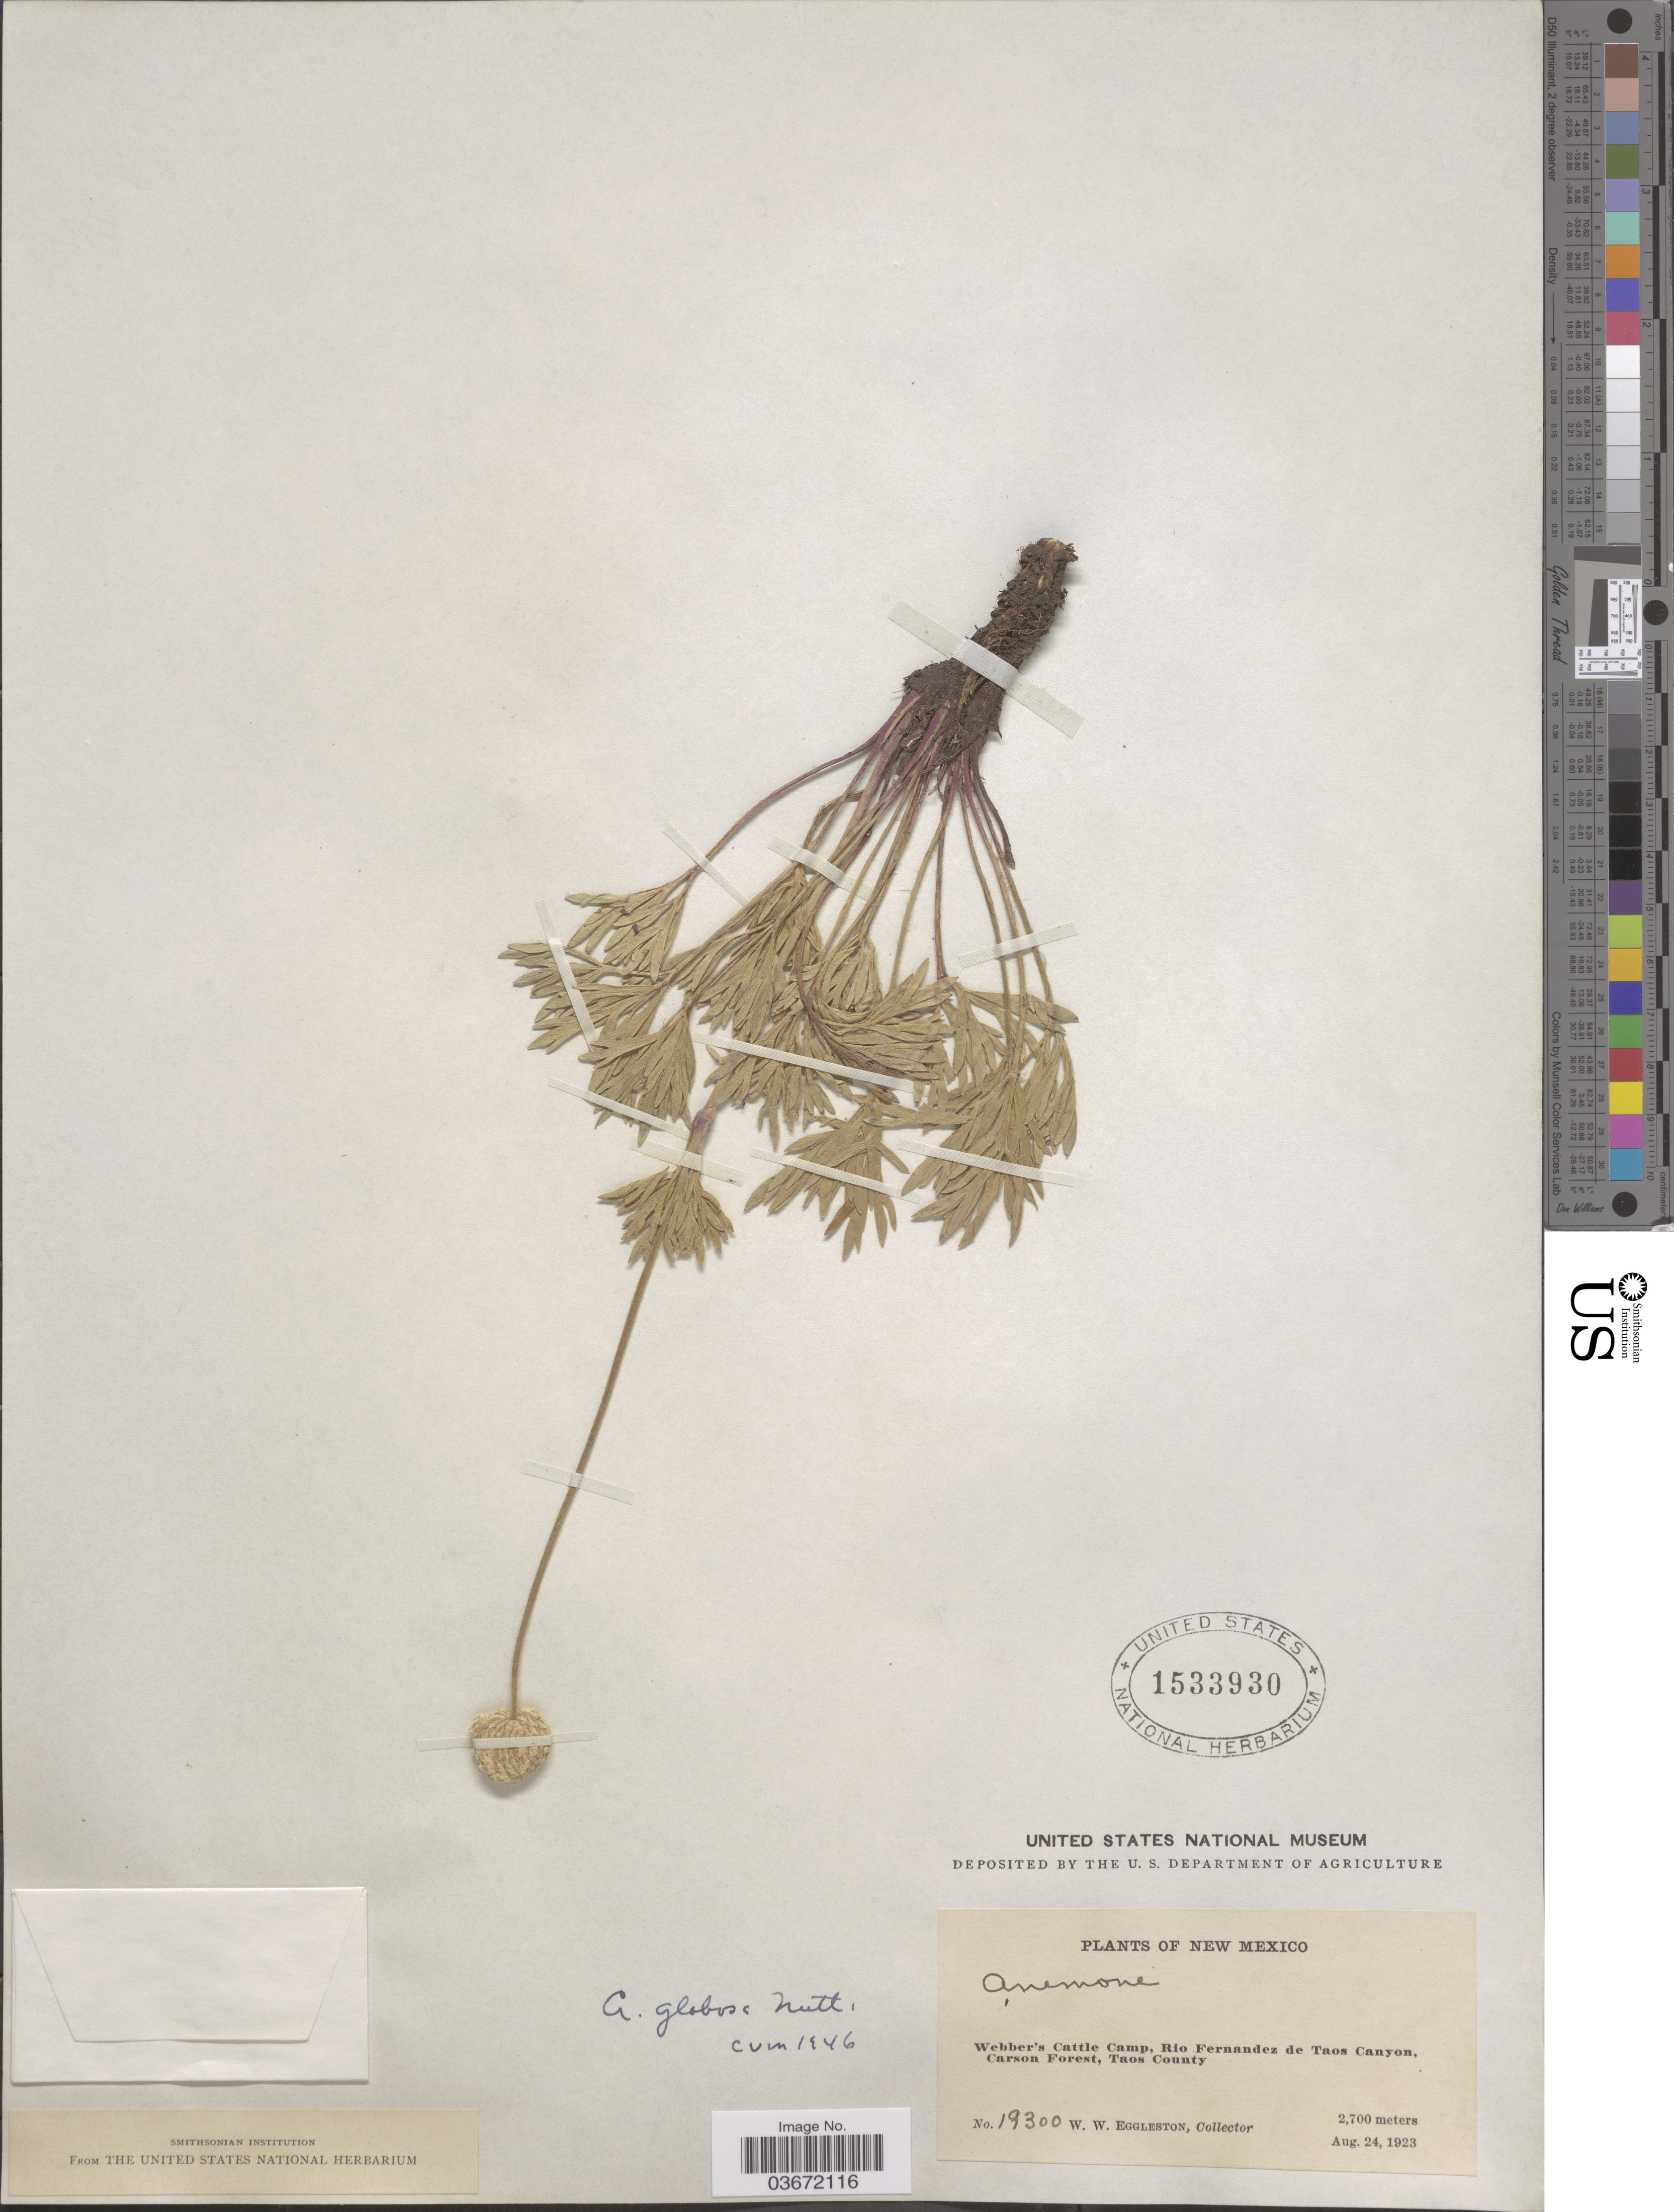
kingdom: Plantae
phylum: Tracheophyta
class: Magnoliopsida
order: Ranunculales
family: Ranunculaceae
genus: Anemone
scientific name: Anemone multifida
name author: Poir.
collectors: W. W. Eggleston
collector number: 19300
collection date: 1923-08-24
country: United States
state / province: New Mexico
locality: Webber's Cattle Camp, Rio Fernandez de Taos Canyon, Carson Forest, Taos County.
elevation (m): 2700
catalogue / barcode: US 1533930